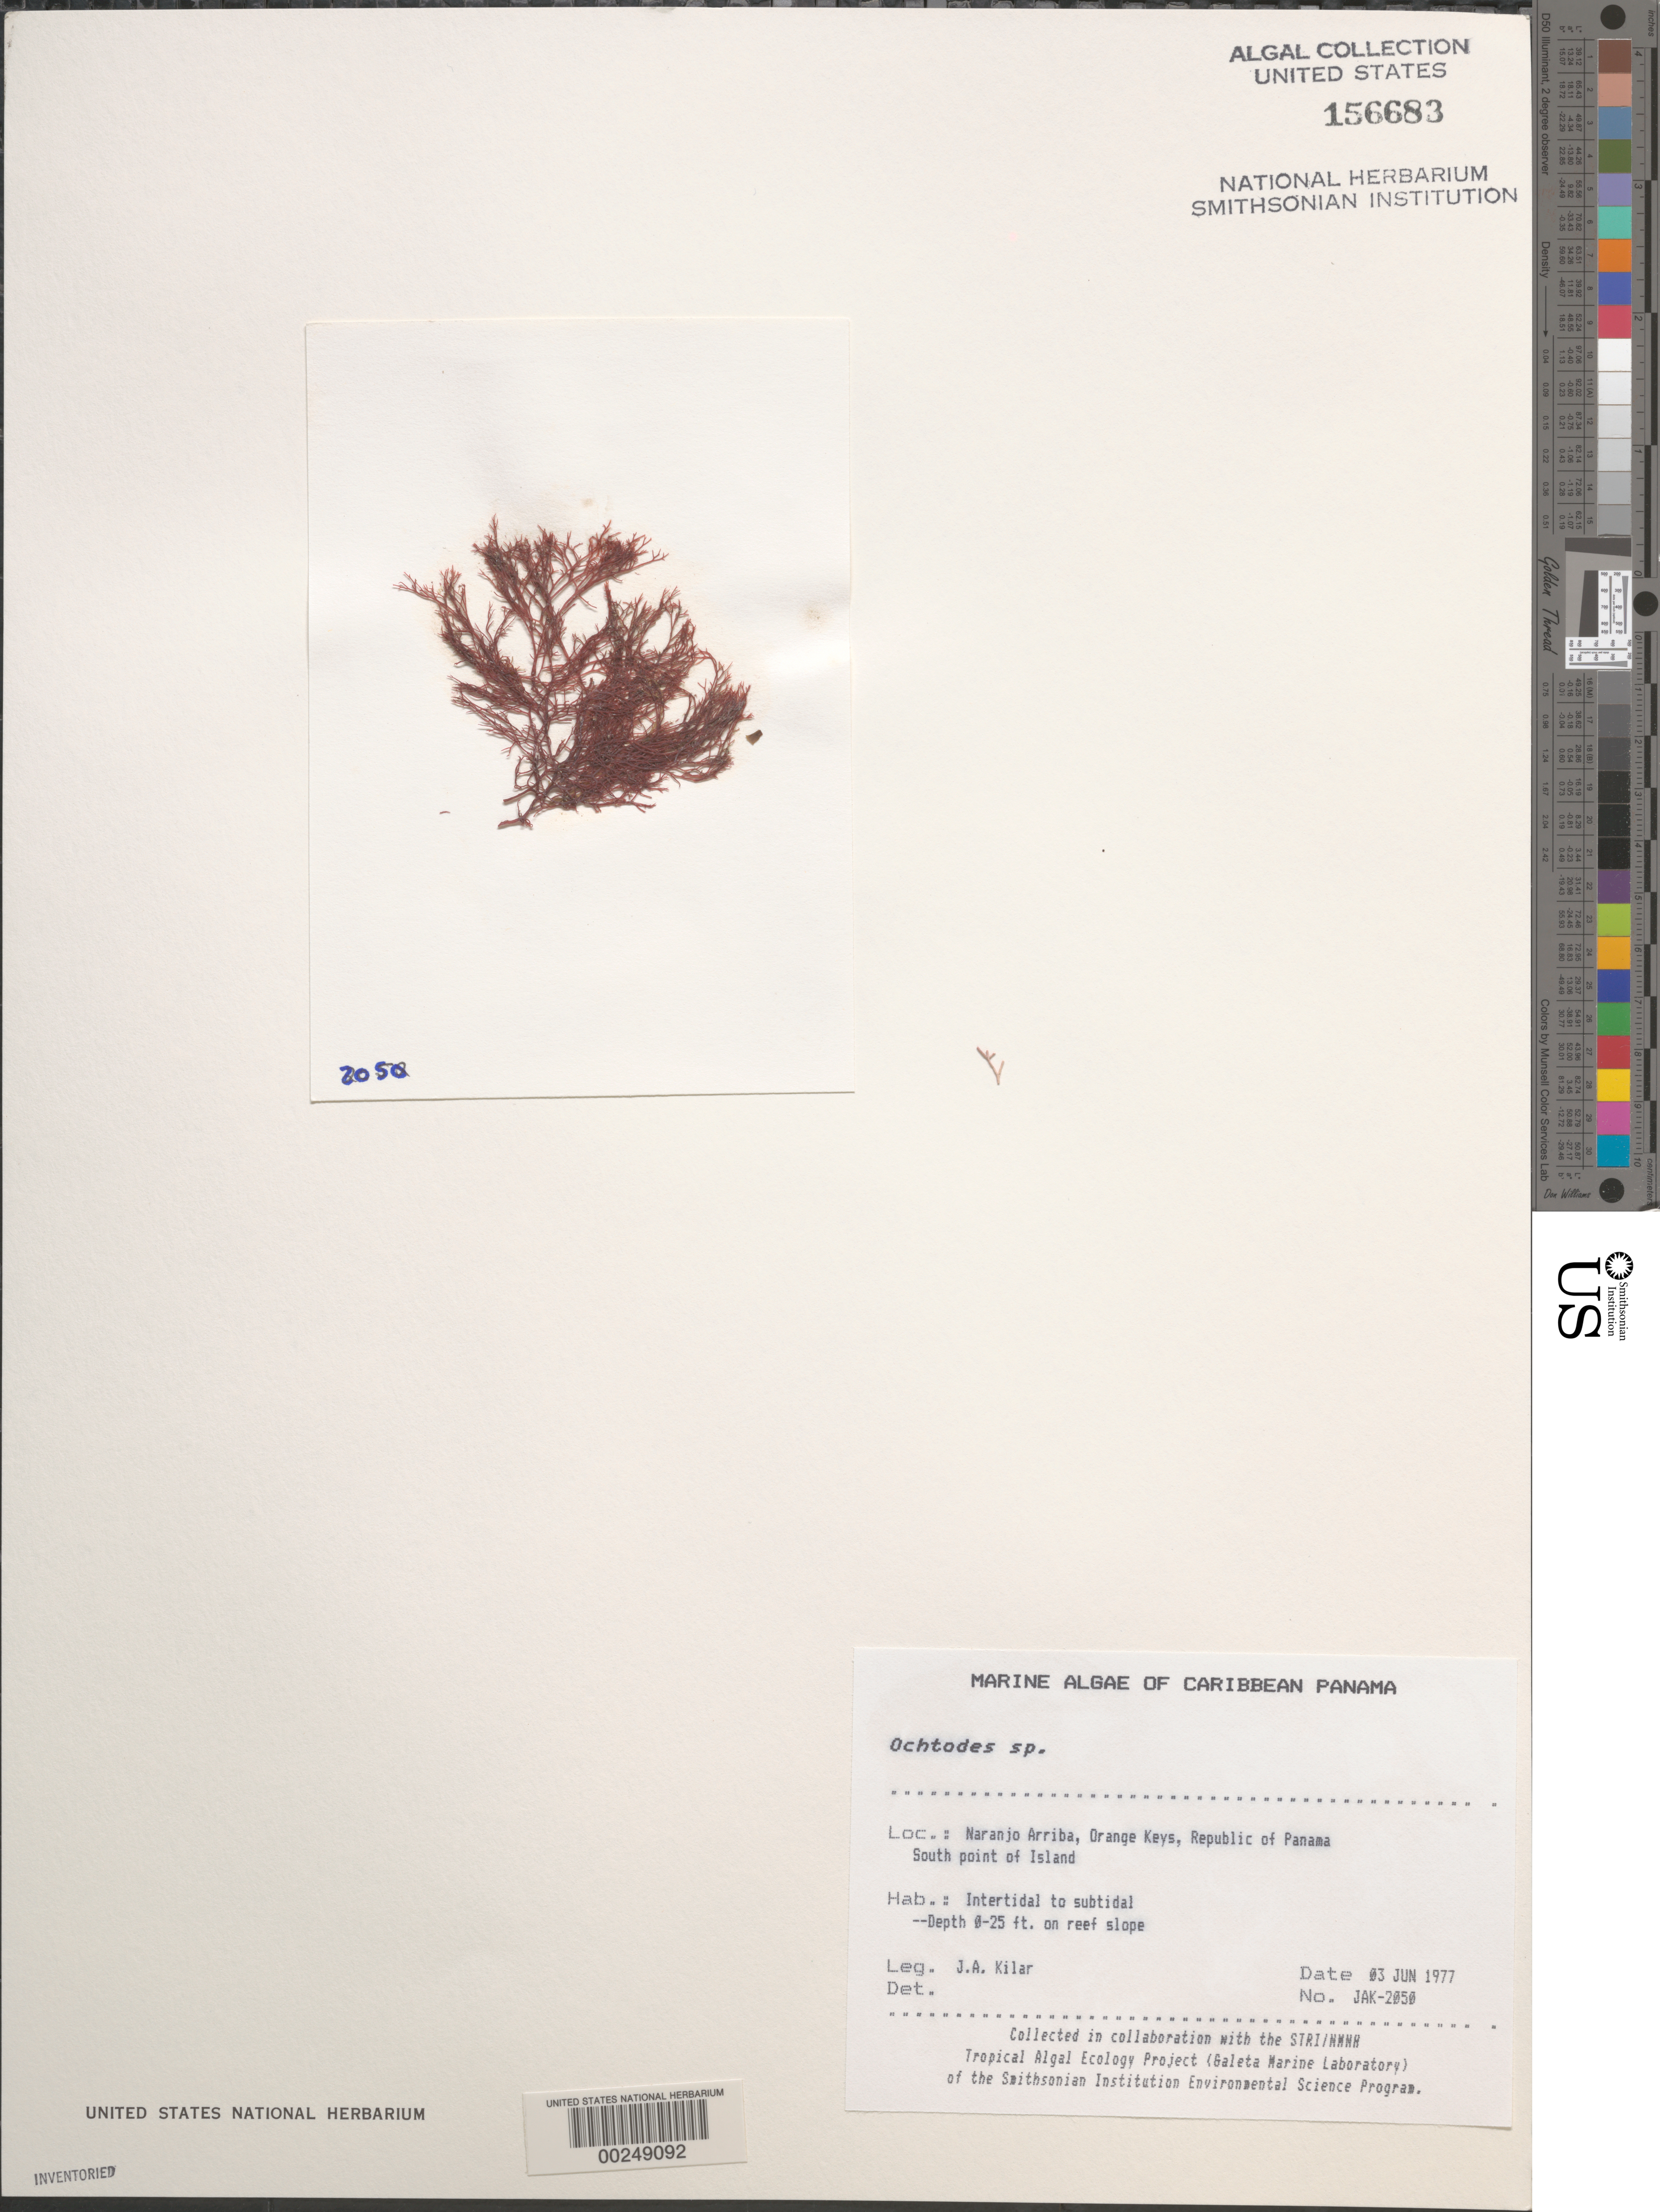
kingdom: Plantae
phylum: Rhodophyta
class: Florideophyceae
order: Gigartinales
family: Rhizophyllidaceae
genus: Ochtodes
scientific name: Ochtodes sp.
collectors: J. A. Kilar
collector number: JAK-2050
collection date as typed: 03 Jun 1977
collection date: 1977-06-03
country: Panama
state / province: Colón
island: Naranjo Arriba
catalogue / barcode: US 156683